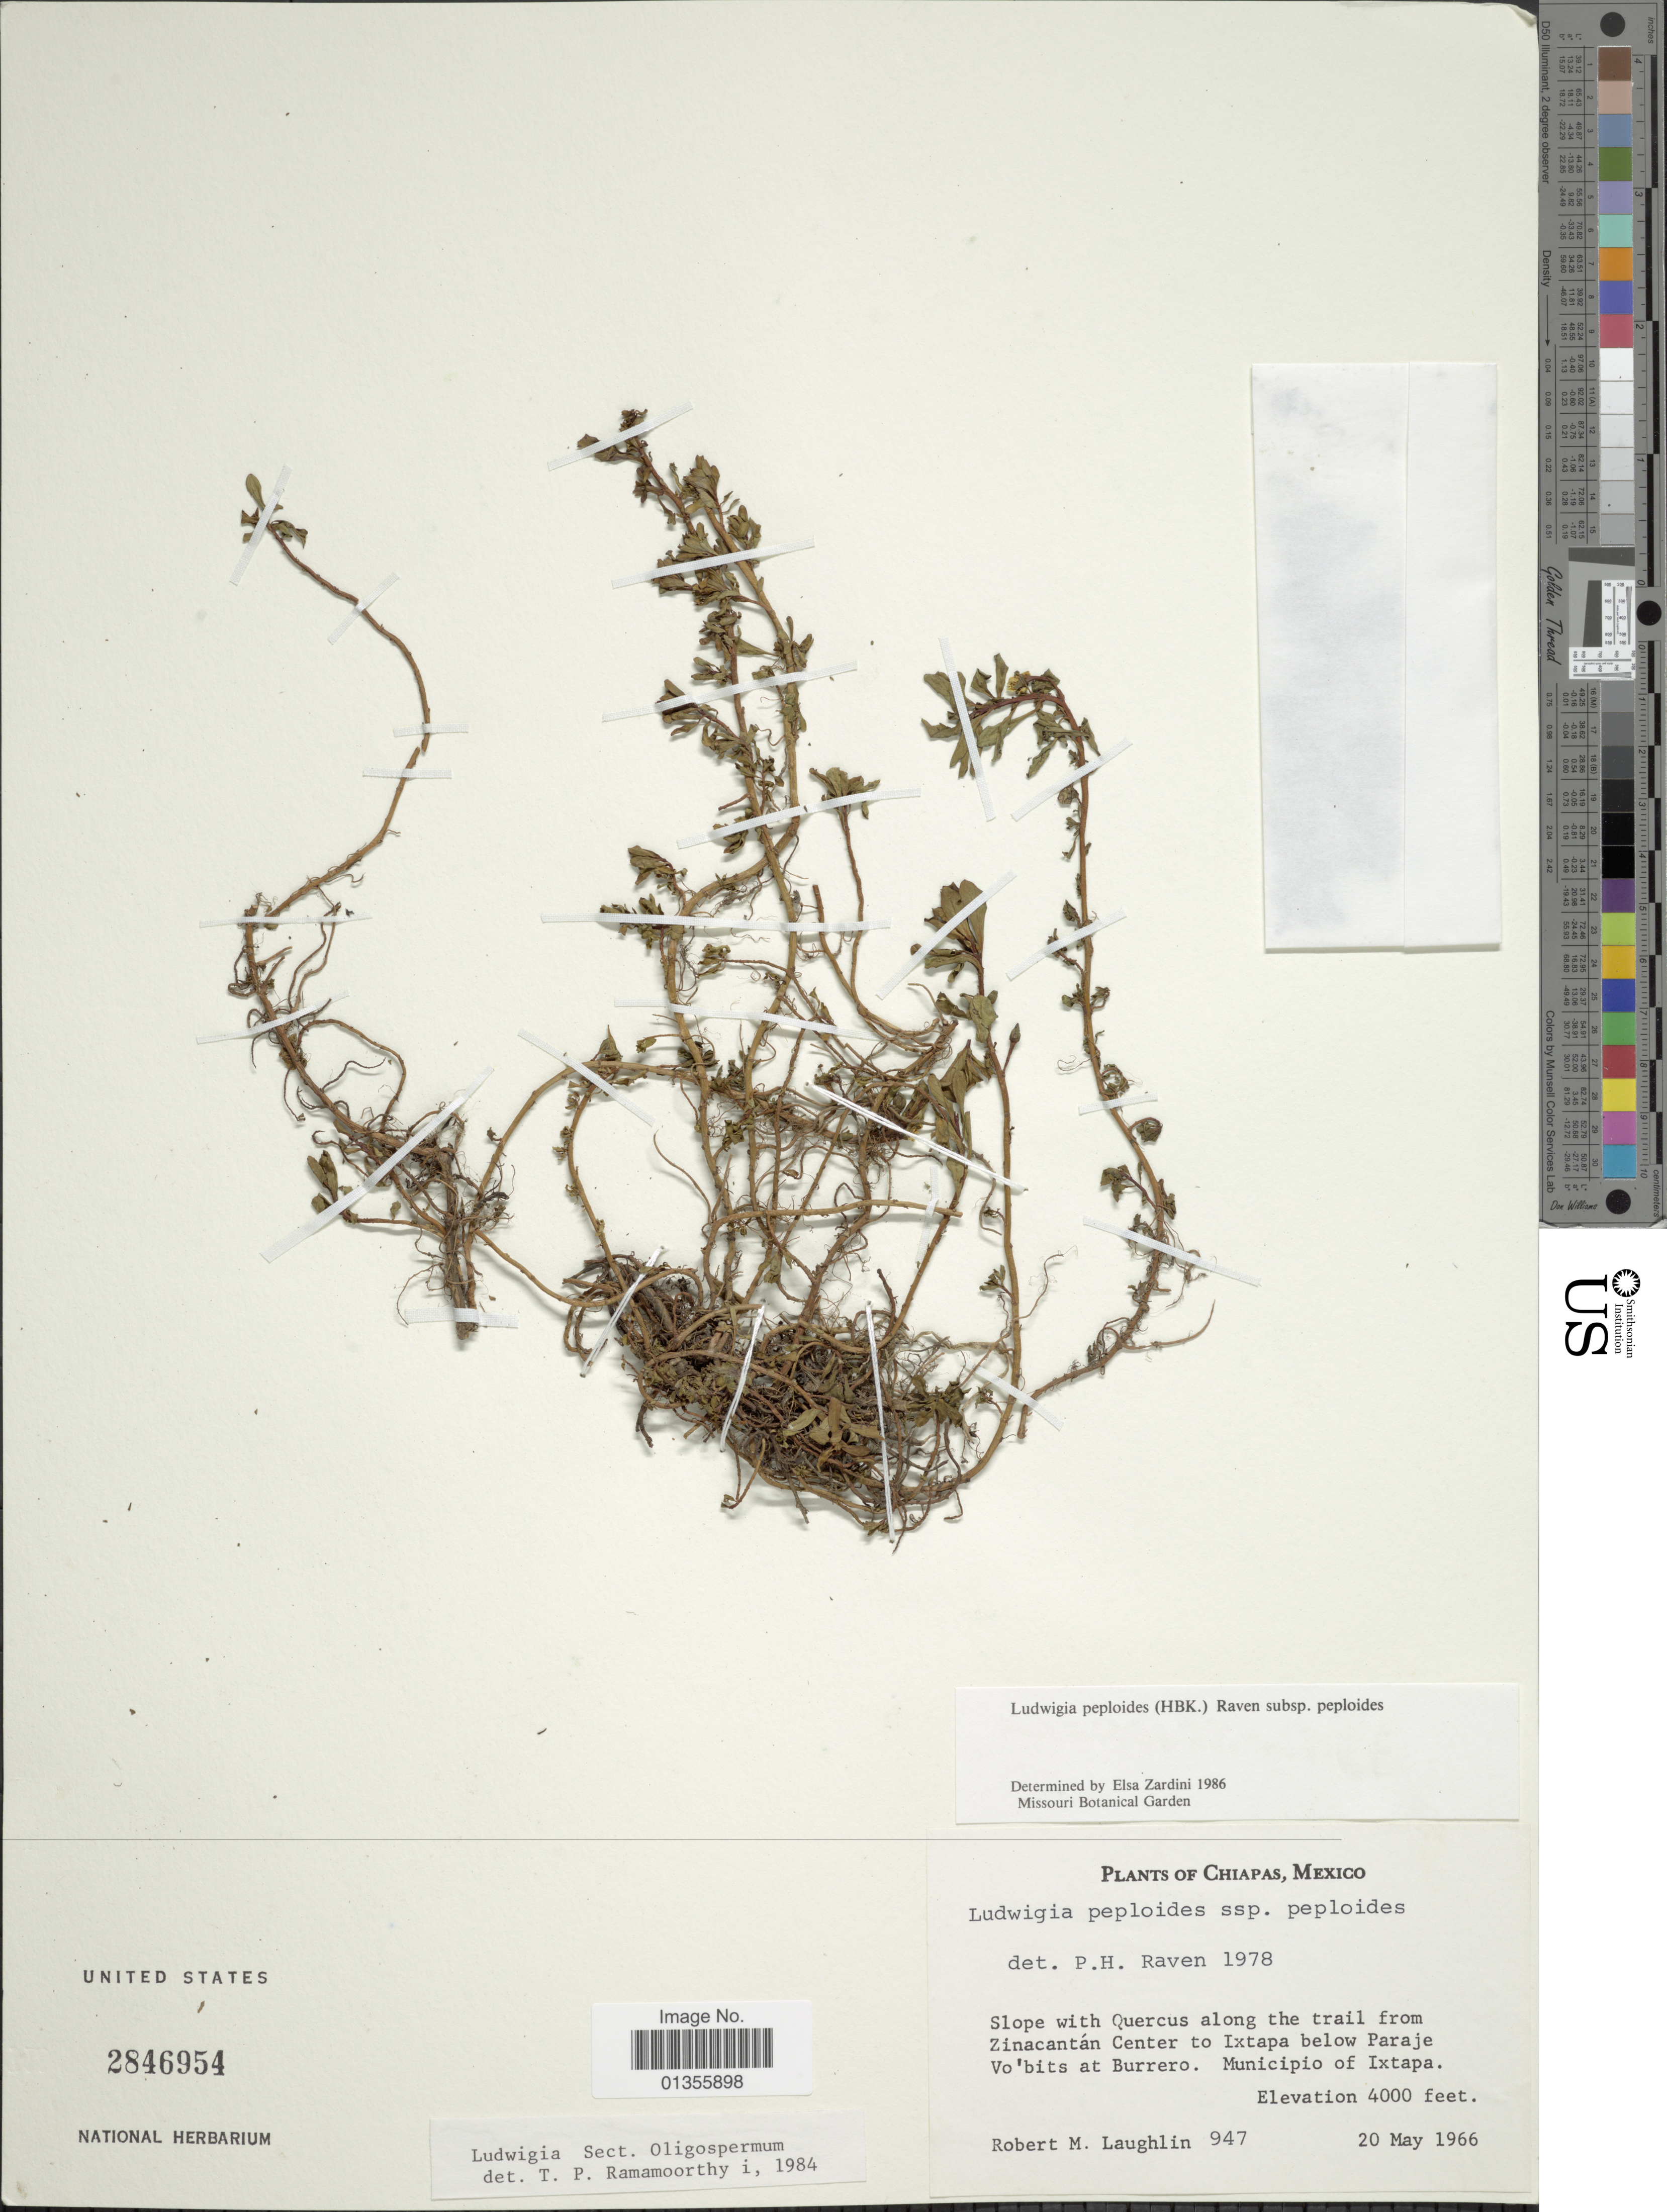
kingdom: Plantae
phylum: Tracheophyta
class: Magnoliopsida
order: Myrtales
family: Onagraceae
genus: Ludwigia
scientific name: Ludwigia peploides subsp. peploides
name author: (Kunth) P.H. Raven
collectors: R. M. Laughlin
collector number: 947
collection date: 1966-05-20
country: Mexico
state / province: Chiapas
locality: Along the trail from Zinacantán Center to Ixtapa below Paraje Vo'bits at Burrero. Municipio of Ixtapa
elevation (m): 1219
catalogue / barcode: US 2846954